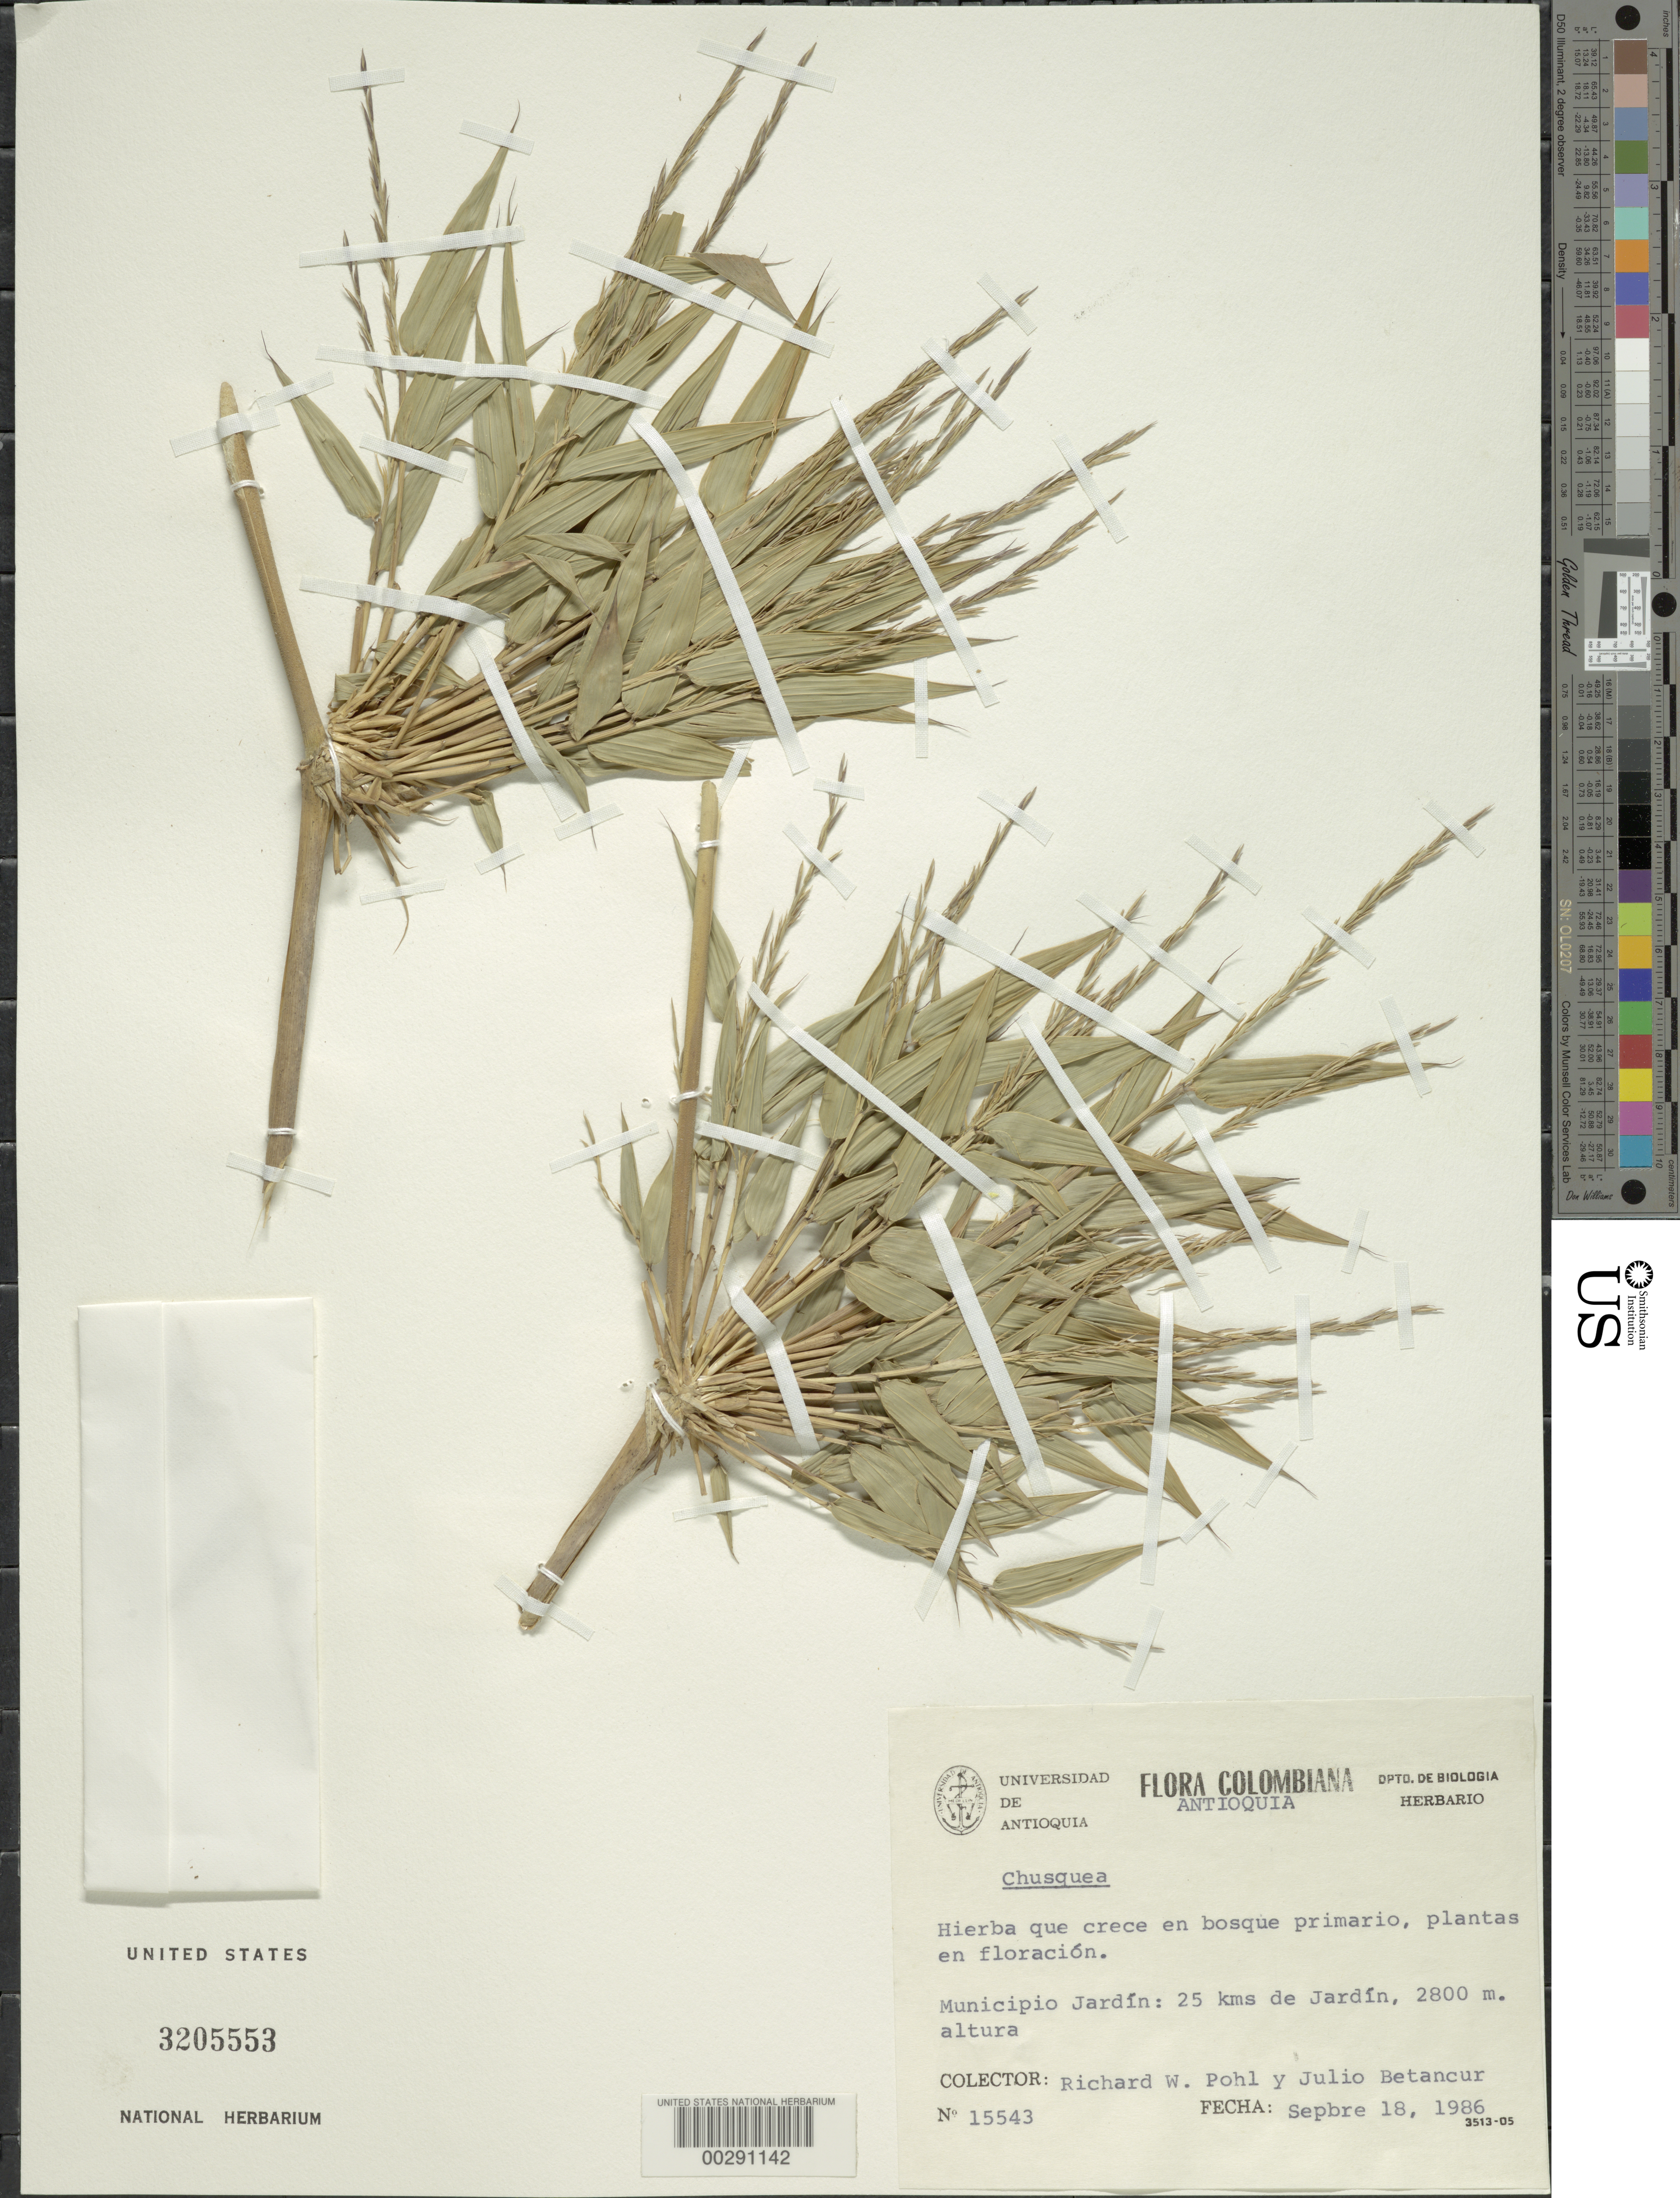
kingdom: Plantae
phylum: Tracheophyta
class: Liliopsida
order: Poales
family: Poaceae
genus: Chusquea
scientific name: Chusquea sp.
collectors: R. W. Pohl & J. C. Betancur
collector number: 15543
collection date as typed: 18 Sep 1986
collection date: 1986-09-18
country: Colombia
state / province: Antioquia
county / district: Jardín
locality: Mun Jardin, 25 km from Jardin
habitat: Primary forest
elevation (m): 2800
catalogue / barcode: US 3205553